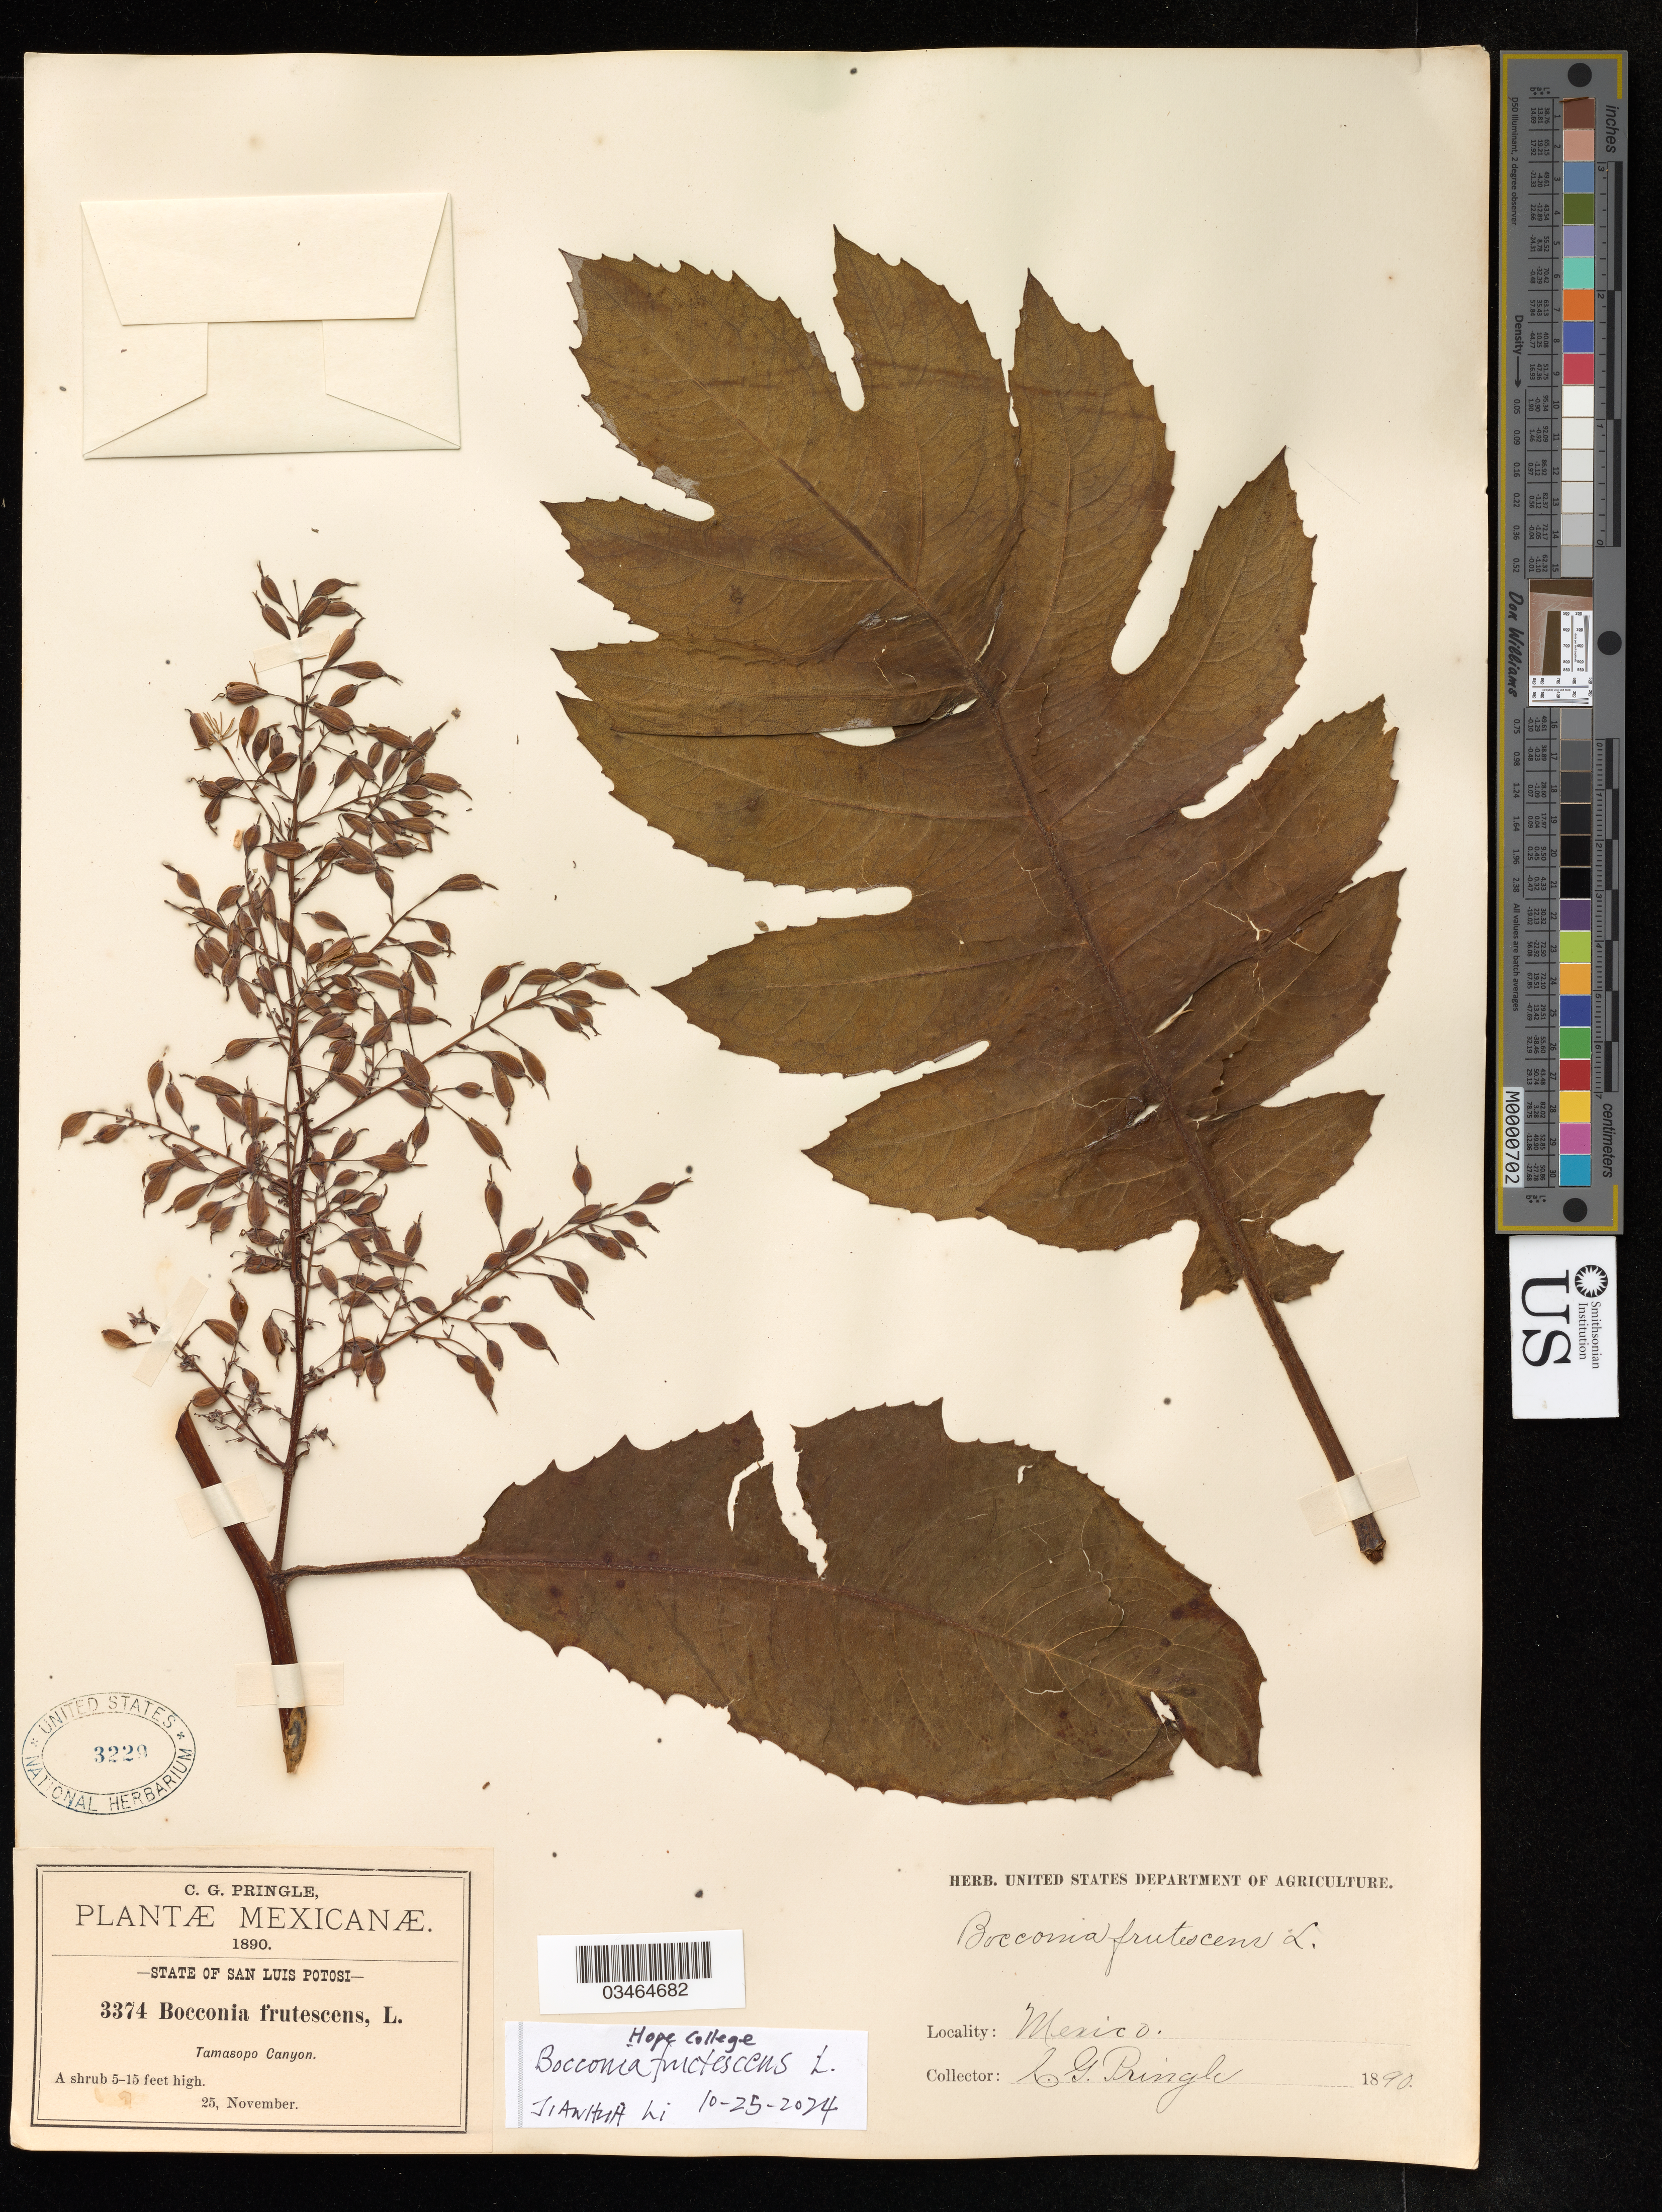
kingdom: Plantae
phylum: Tracheophyta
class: Magnoliopsida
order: Ranunculales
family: Papaveraceae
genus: Bocconia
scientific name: Bocconia frutescens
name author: L.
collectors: -- Pringle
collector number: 3374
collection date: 1890-11-25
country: Mexico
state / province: San Luis Potosí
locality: Tamasopo Canyon.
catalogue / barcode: US 3229